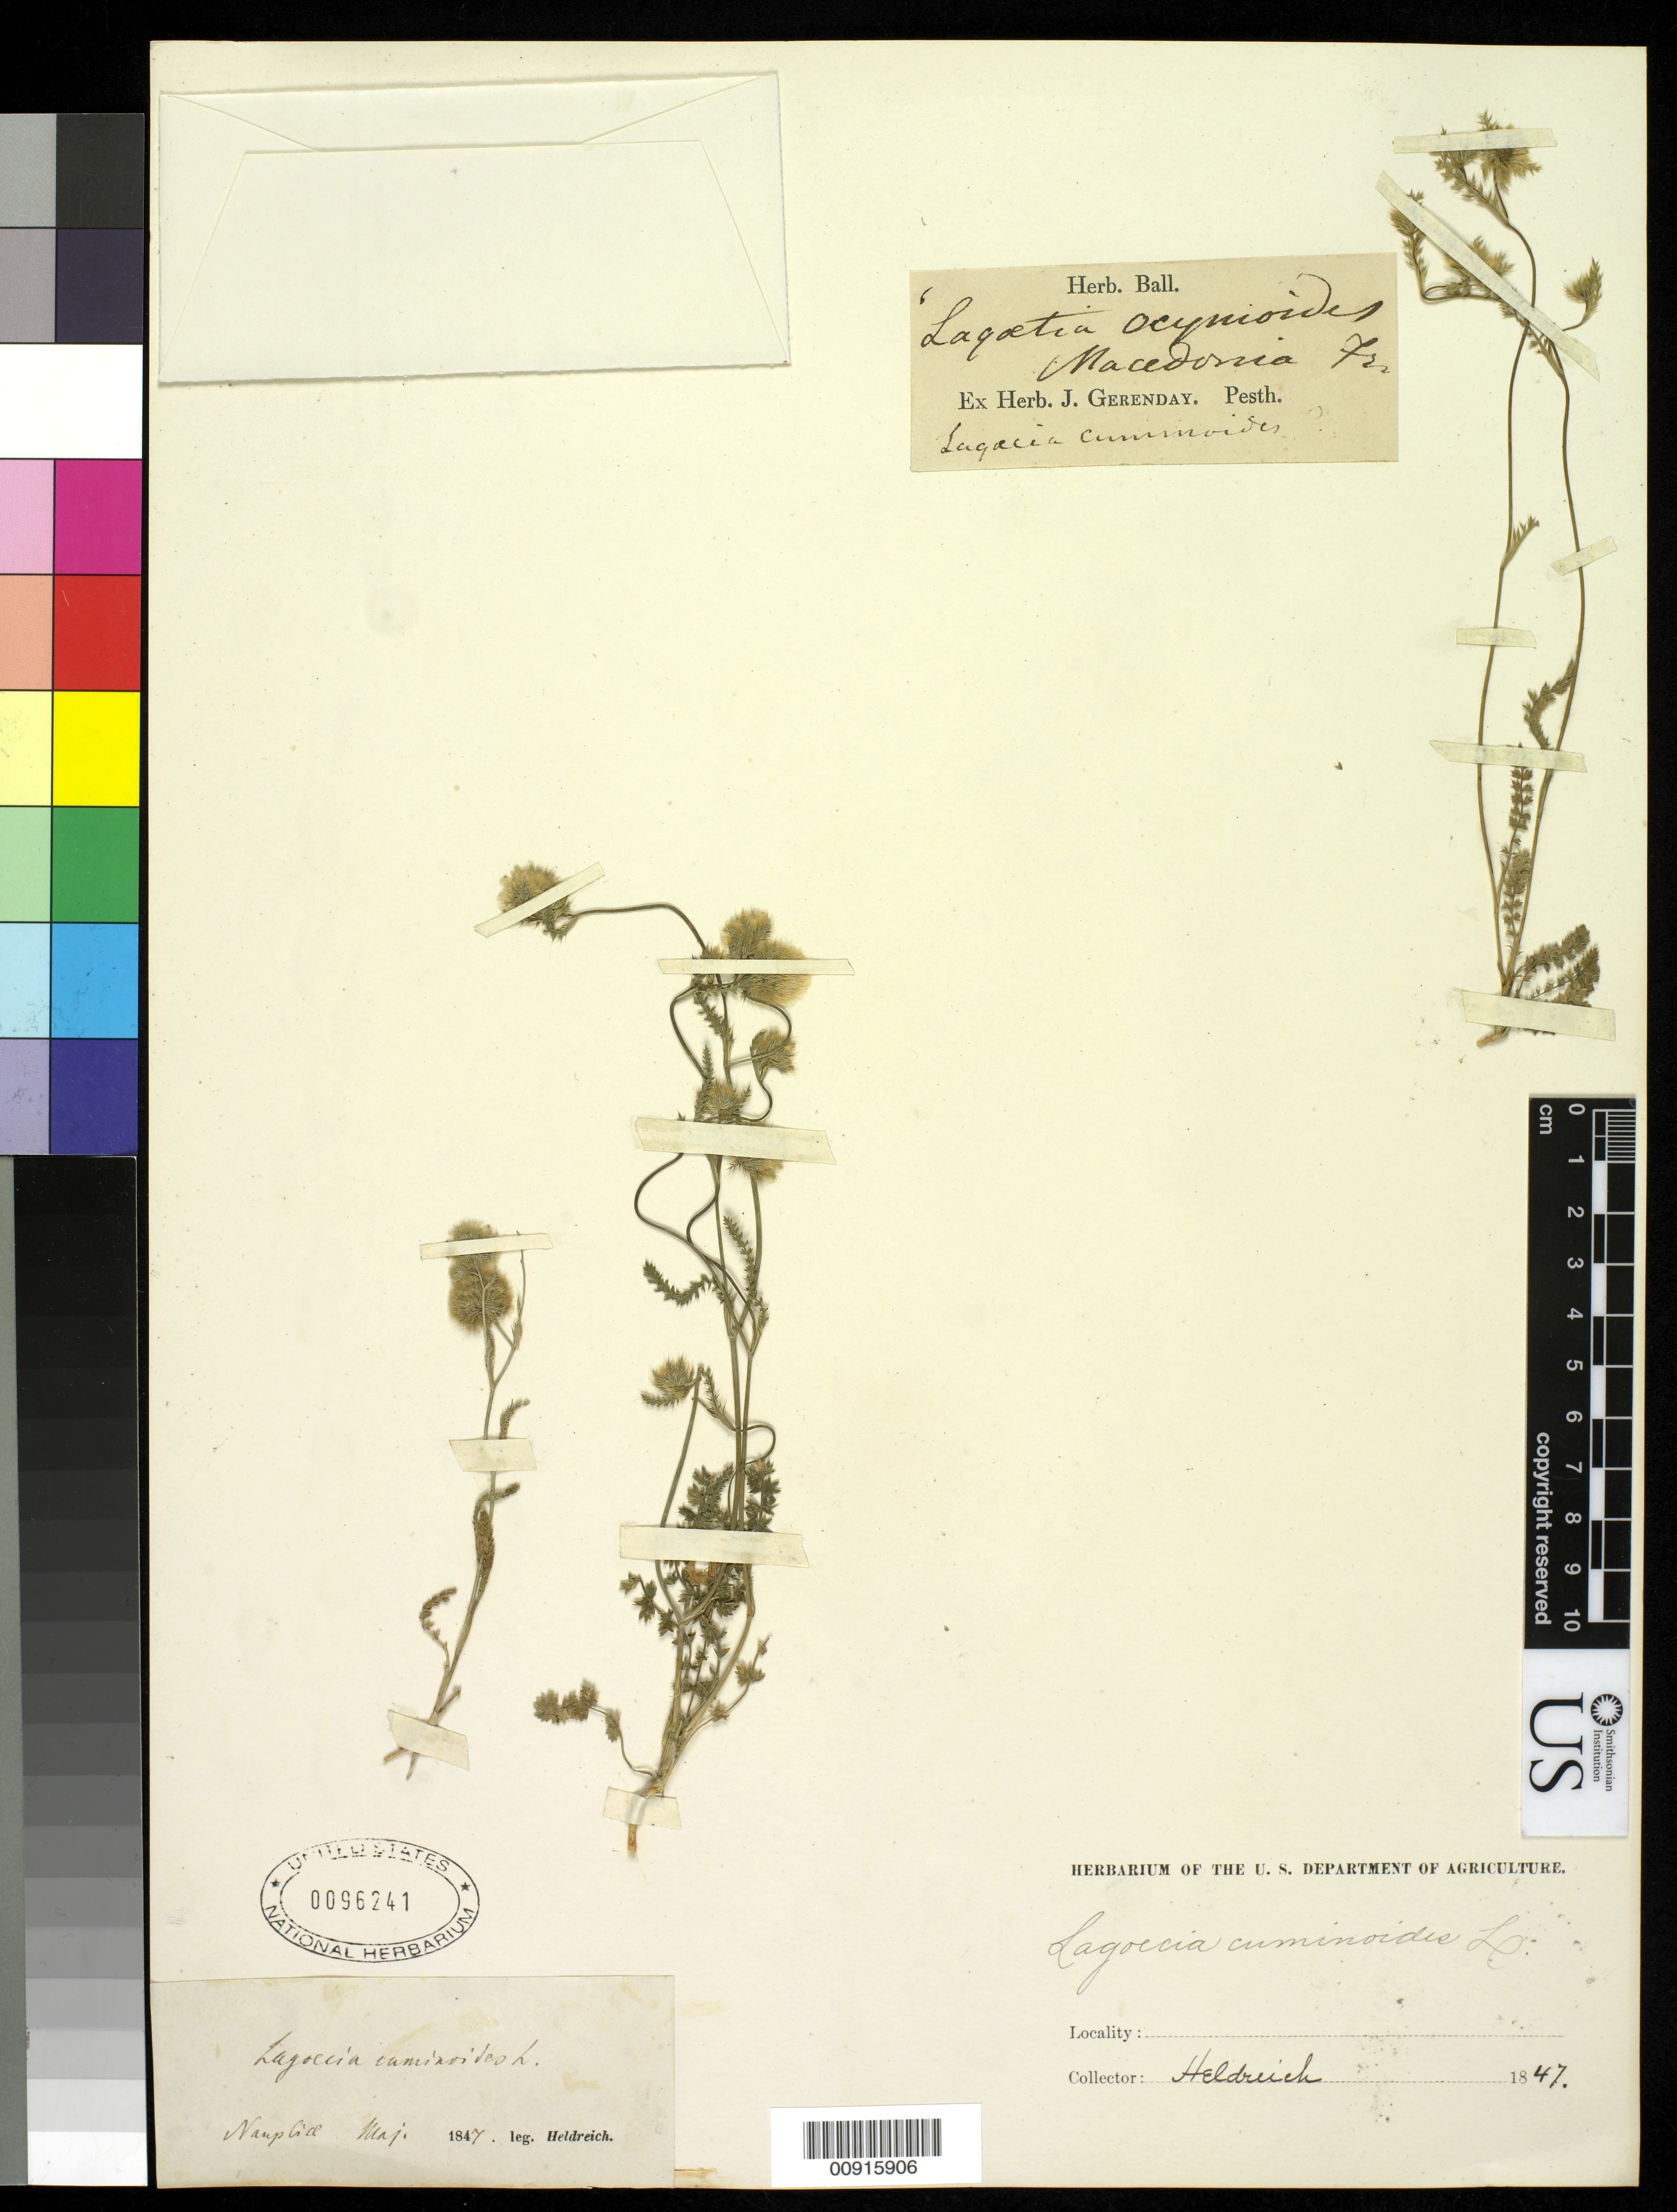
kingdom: Plantae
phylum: Tracheophyta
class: Magnoliopsida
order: Apiales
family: Apiaceae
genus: Lagoecia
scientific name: Lagoecia cuminoides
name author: L.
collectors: -- Ball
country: Greece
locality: Macedonia.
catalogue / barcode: US 96241